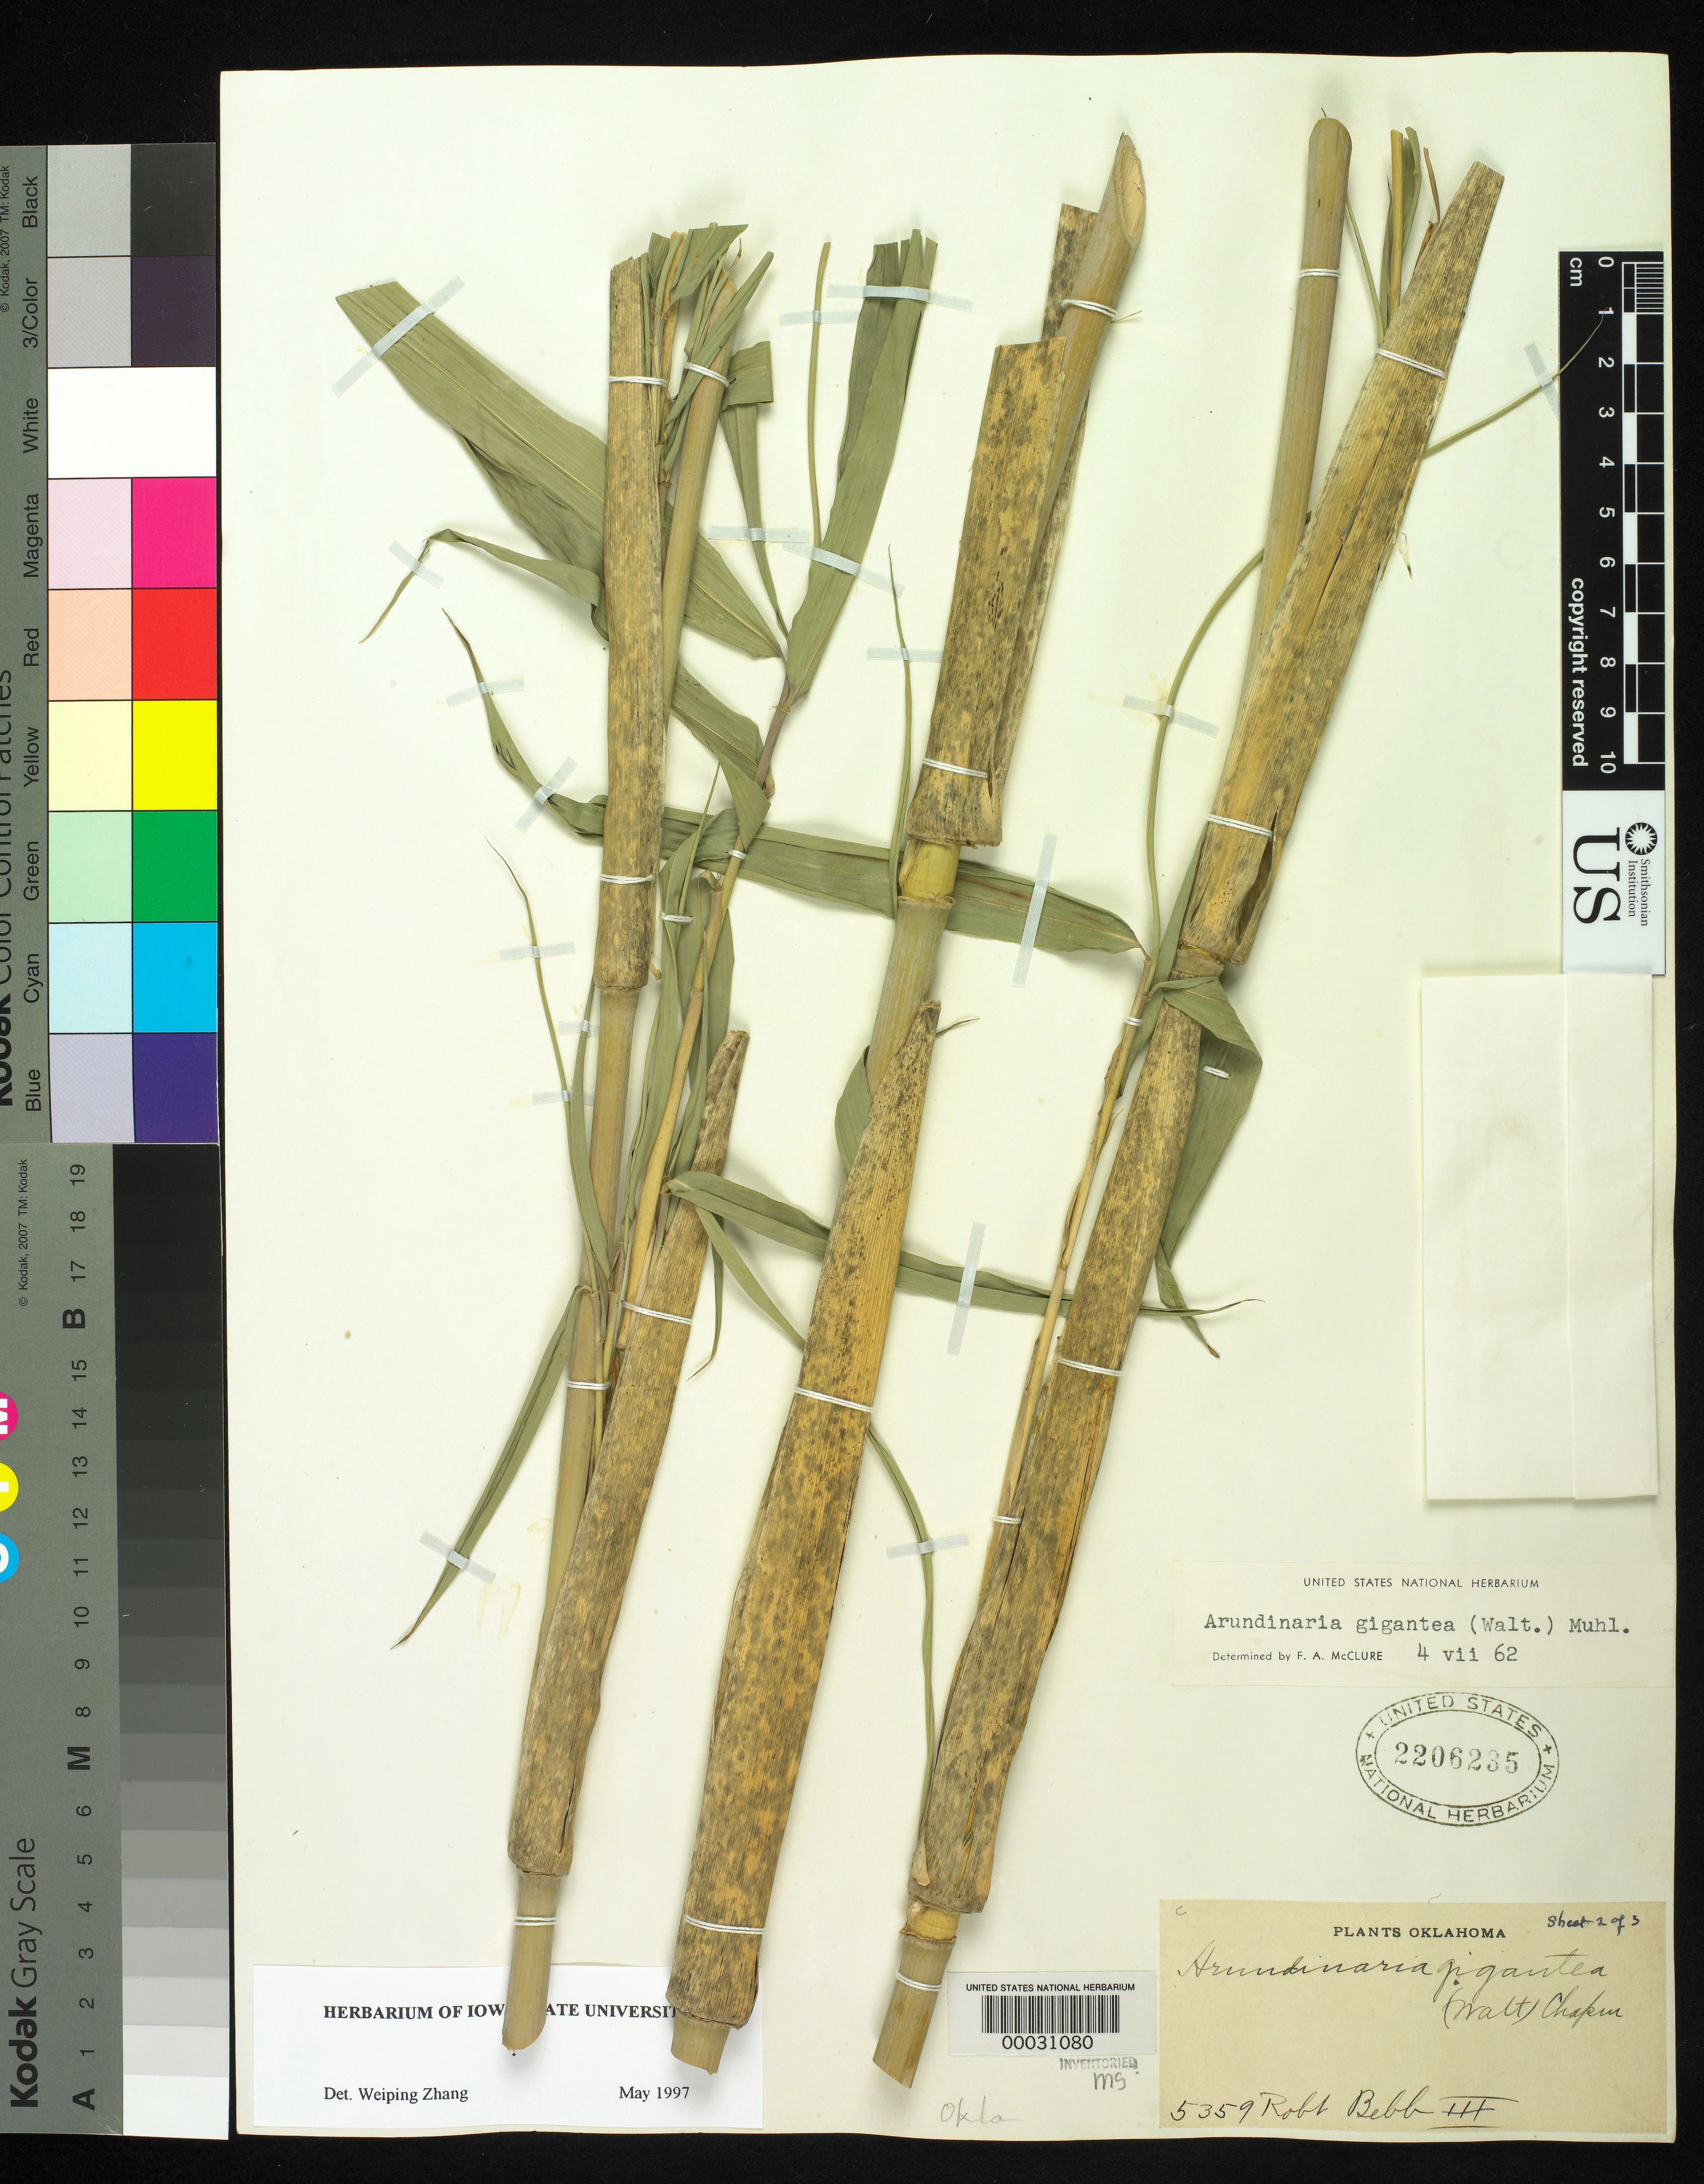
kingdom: Plantae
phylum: Tracheophyta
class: Liliopsida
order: Poales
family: Poaceae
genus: Arundinaria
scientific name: Arundinaria gigantea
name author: (Walter) Muhl.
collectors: R. Bebb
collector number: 5359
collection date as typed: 29 May 1940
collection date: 1940-05-29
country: United States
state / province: Oklahoma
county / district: Muskogee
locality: Muskogee, grand river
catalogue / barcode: US 2206235